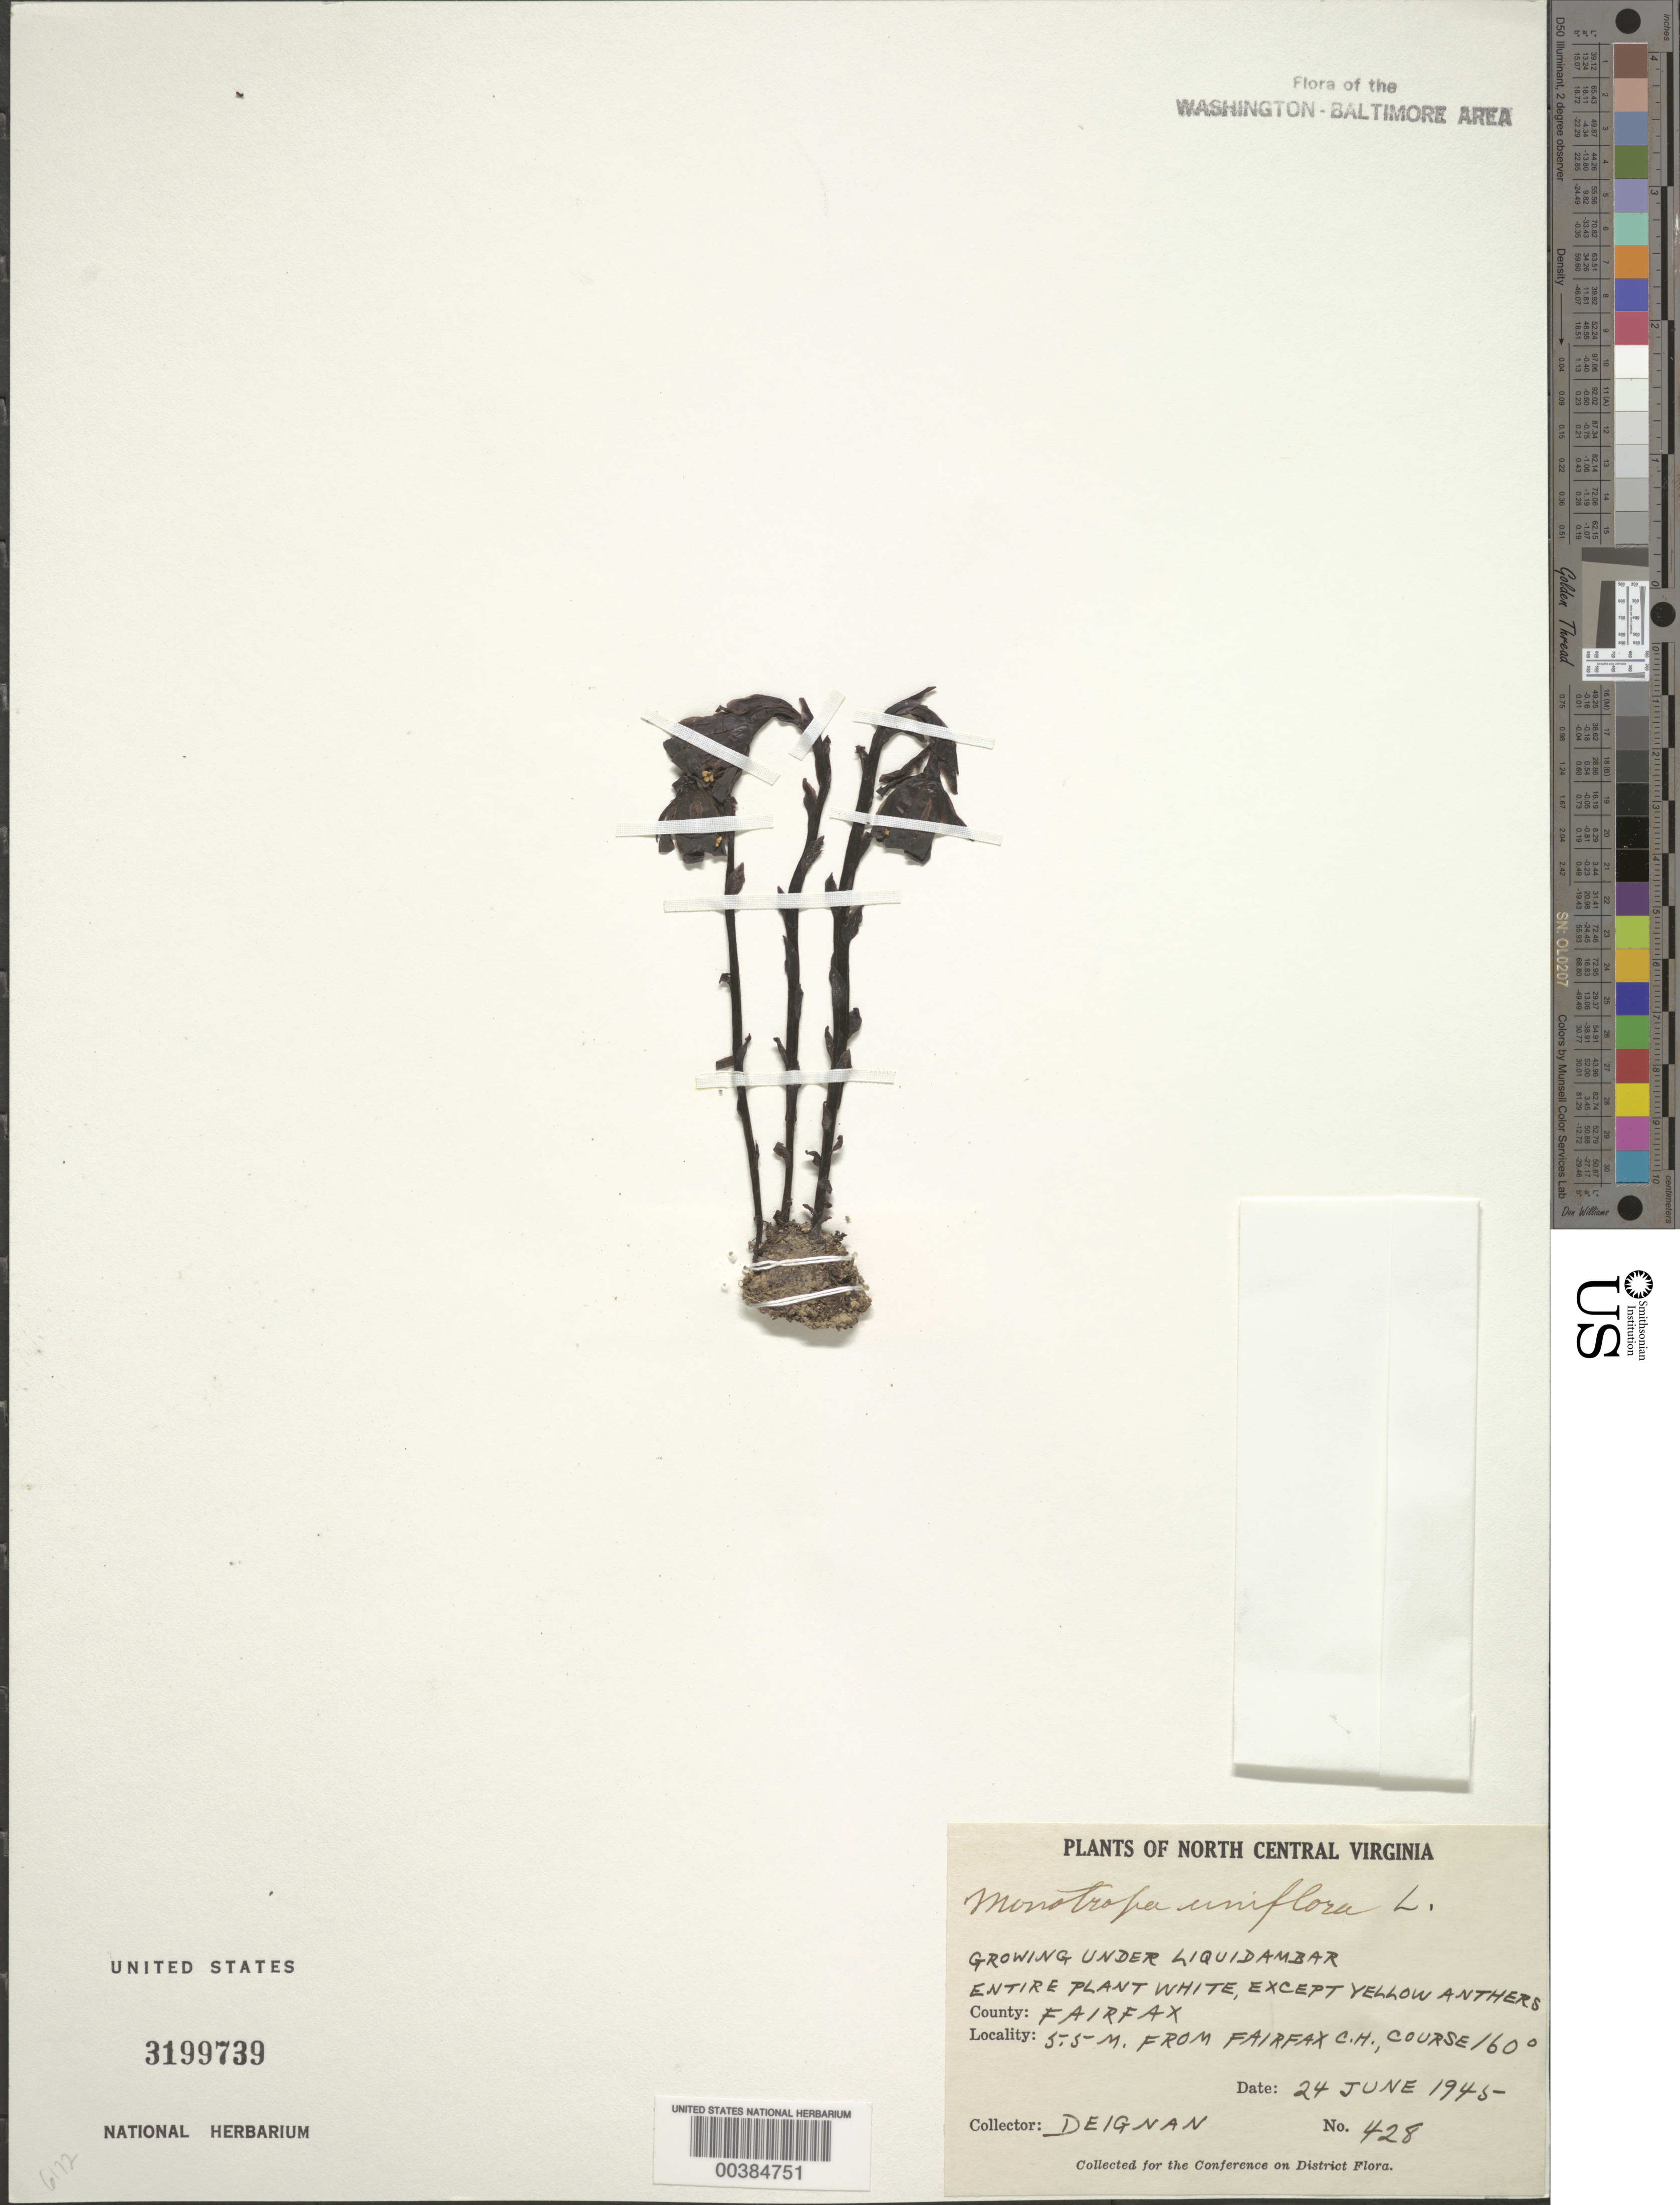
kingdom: Plantae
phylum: Tracheophyta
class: Magnoliopsida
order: Ericales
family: Ericaceae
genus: Monotropa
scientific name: Monotropa uniflora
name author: L.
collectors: H. Deignan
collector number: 428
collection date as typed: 24 Jun 1945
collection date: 1945-06-24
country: United States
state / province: Virginia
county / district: Fairfax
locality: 5.5 M from Fairfax Court House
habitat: Growing under Liquidambar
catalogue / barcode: US 3199739